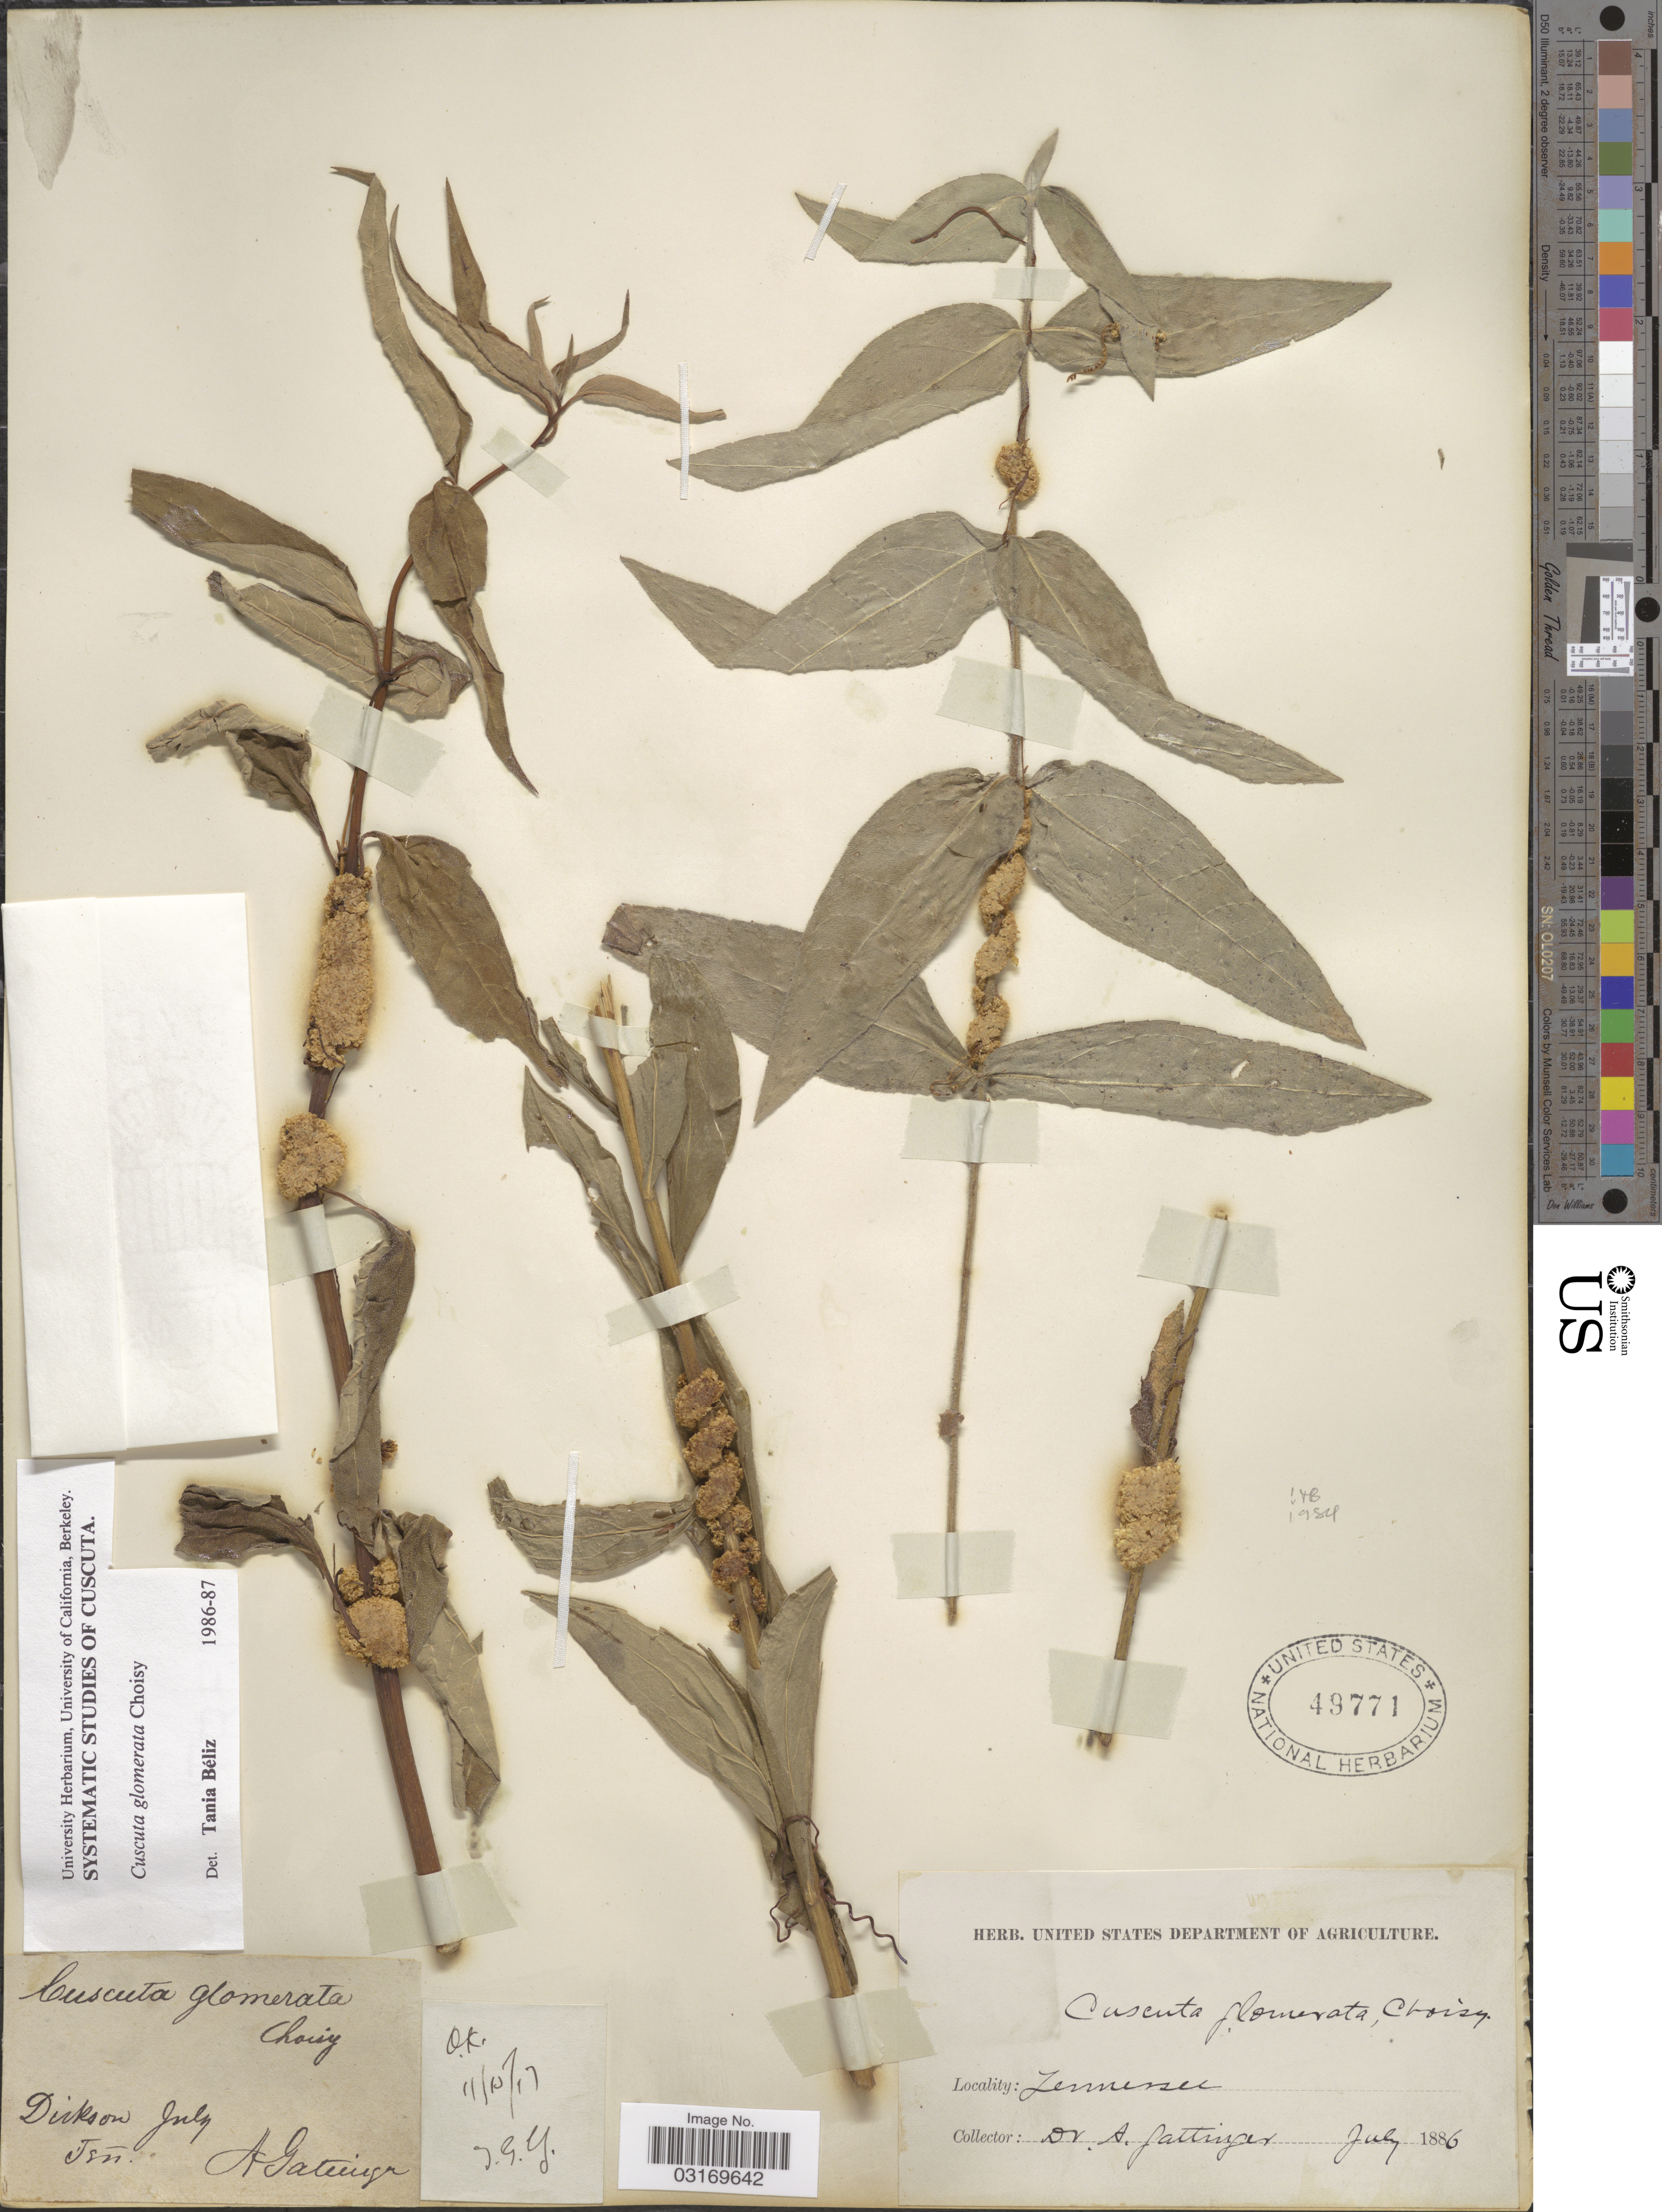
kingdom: Plantae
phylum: Tracheophyta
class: Magnoliopsida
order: Solanales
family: Convolvulaceae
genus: Cuscuta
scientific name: Cuscuta glomerata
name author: Chris.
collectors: A. Gattinger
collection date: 1886-07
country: United States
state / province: Tennessee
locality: Dickson.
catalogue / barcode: US 49771